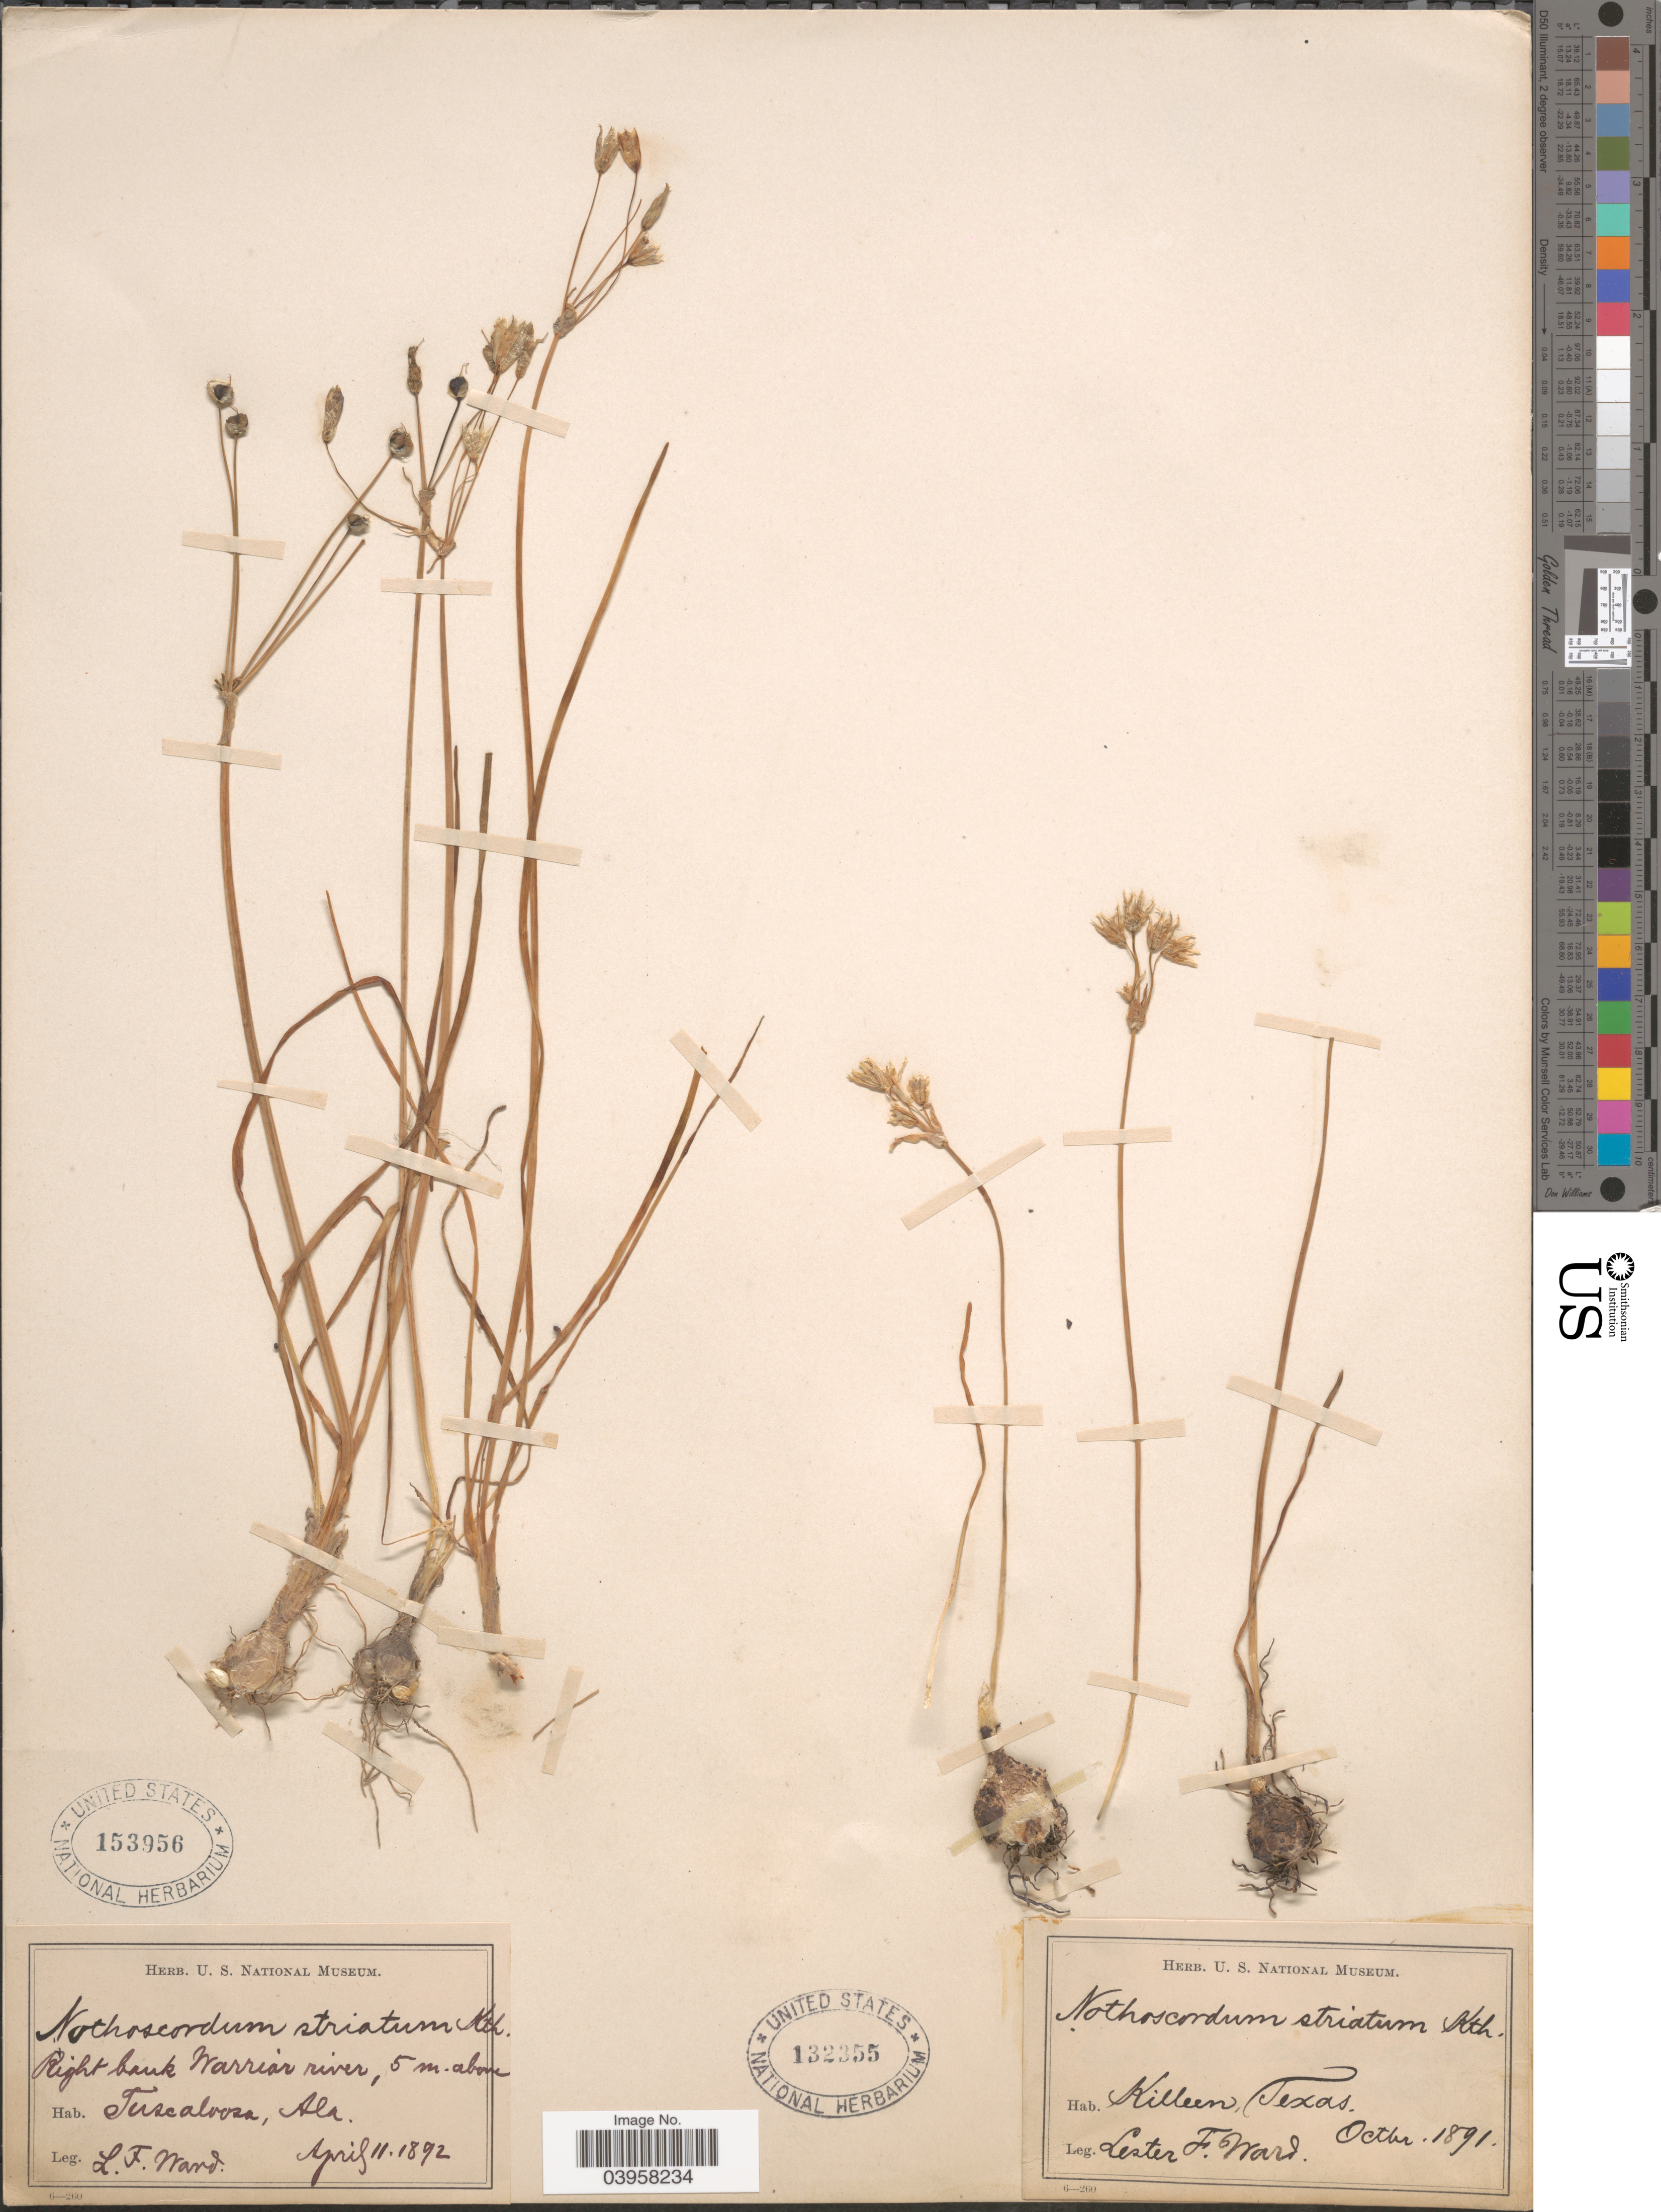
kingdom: Plantae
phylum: Tracheophyta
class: Liliopsida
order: Asparagales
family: Amaryllidaceae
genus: Nothoscordum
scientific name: Nothoscordum bivalve var. bivalve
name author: (L.) Britton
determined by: Strong, Mark T., (BOT), Smithsonian Institution - National Museum of Natural History (UNITED STATES)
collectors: L. Ward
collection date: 1892-04-11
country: United States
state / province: Alabama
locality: Right bank Warrior river, 5 m. above Tuscaloosa.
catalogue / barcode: US 153956